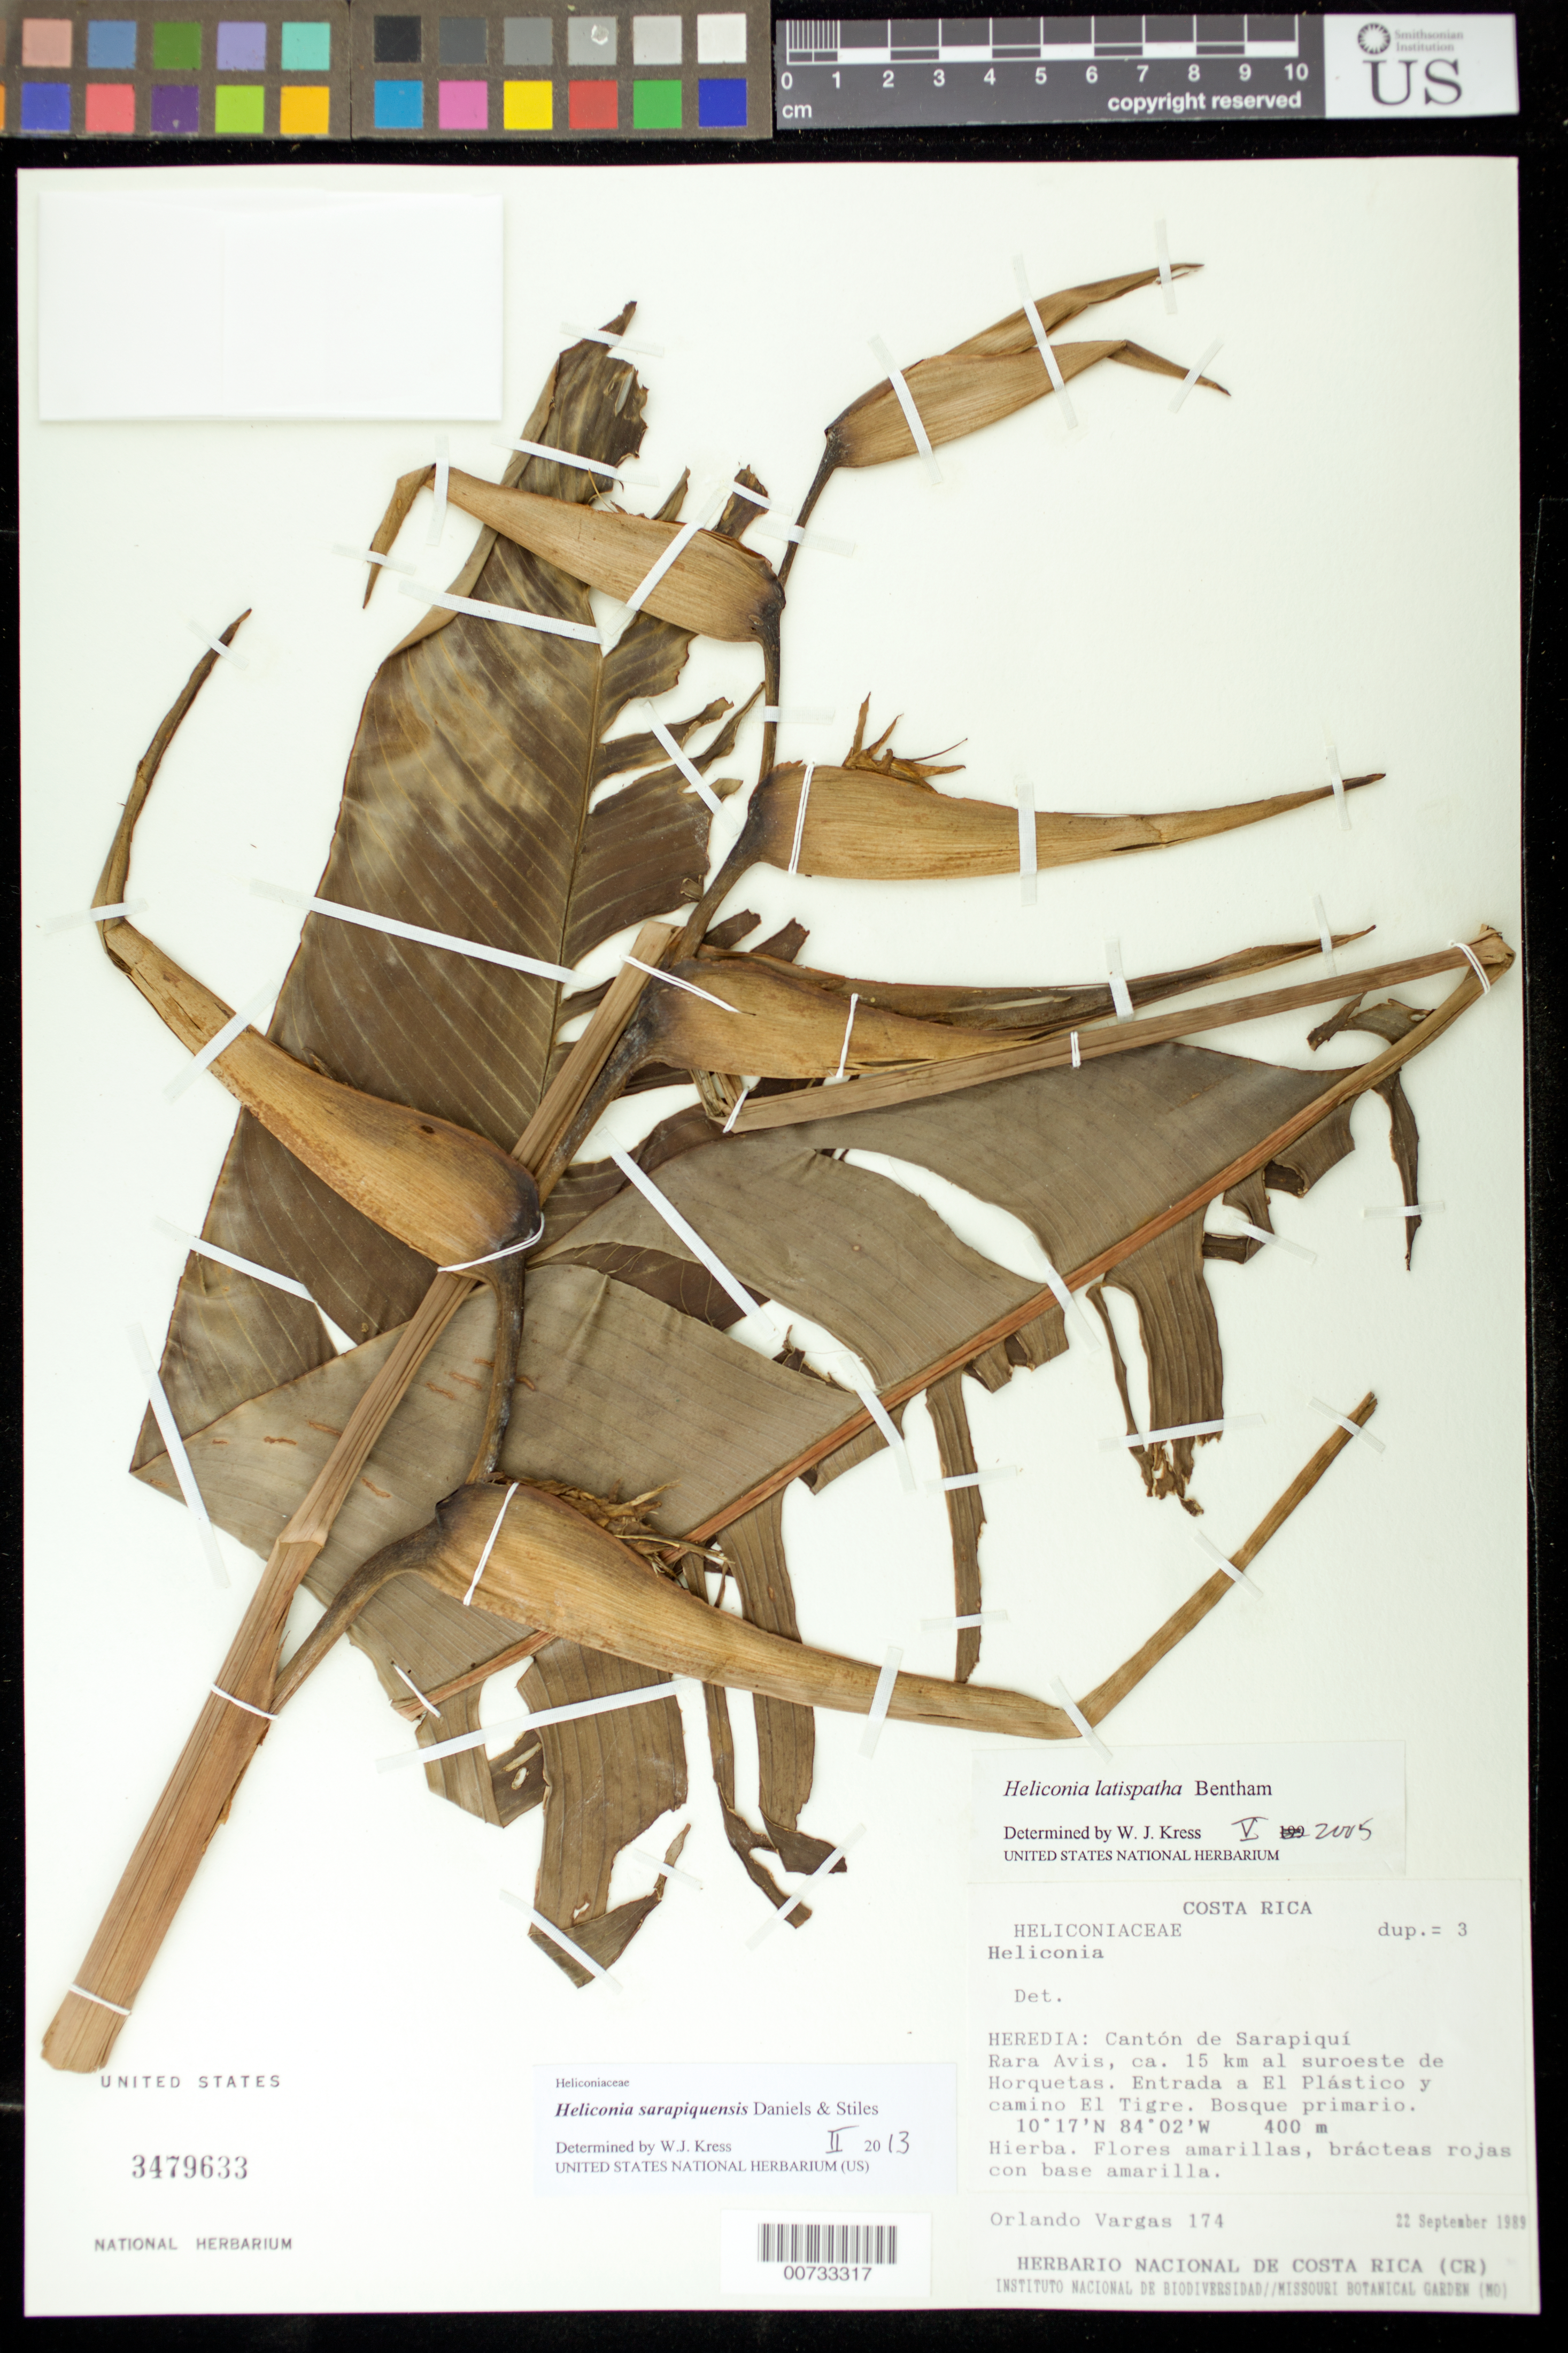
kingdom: Plantae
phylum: Tracheophyta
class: Liliopsida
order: Zingiberales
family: Heliconiaceae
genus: Heliconia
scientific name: Heliconia sarapiquensis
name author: G.S. Daniels & F.G. Stiles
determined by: Kress, W. J., (US), Smithsonian Institution - National Museum of Natural History (UNITED STATES)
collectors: O. Vargas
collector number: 174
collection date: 1989-09-22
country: Costa Rica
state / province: Heredia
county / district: Sarapiqui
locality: Rara Avis, ca. 15 km al susroeste de Horquetas. Entrada a El Plastico y amino El Tigre.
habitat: Bosque primario.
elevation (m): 400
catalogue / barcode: US 3479633